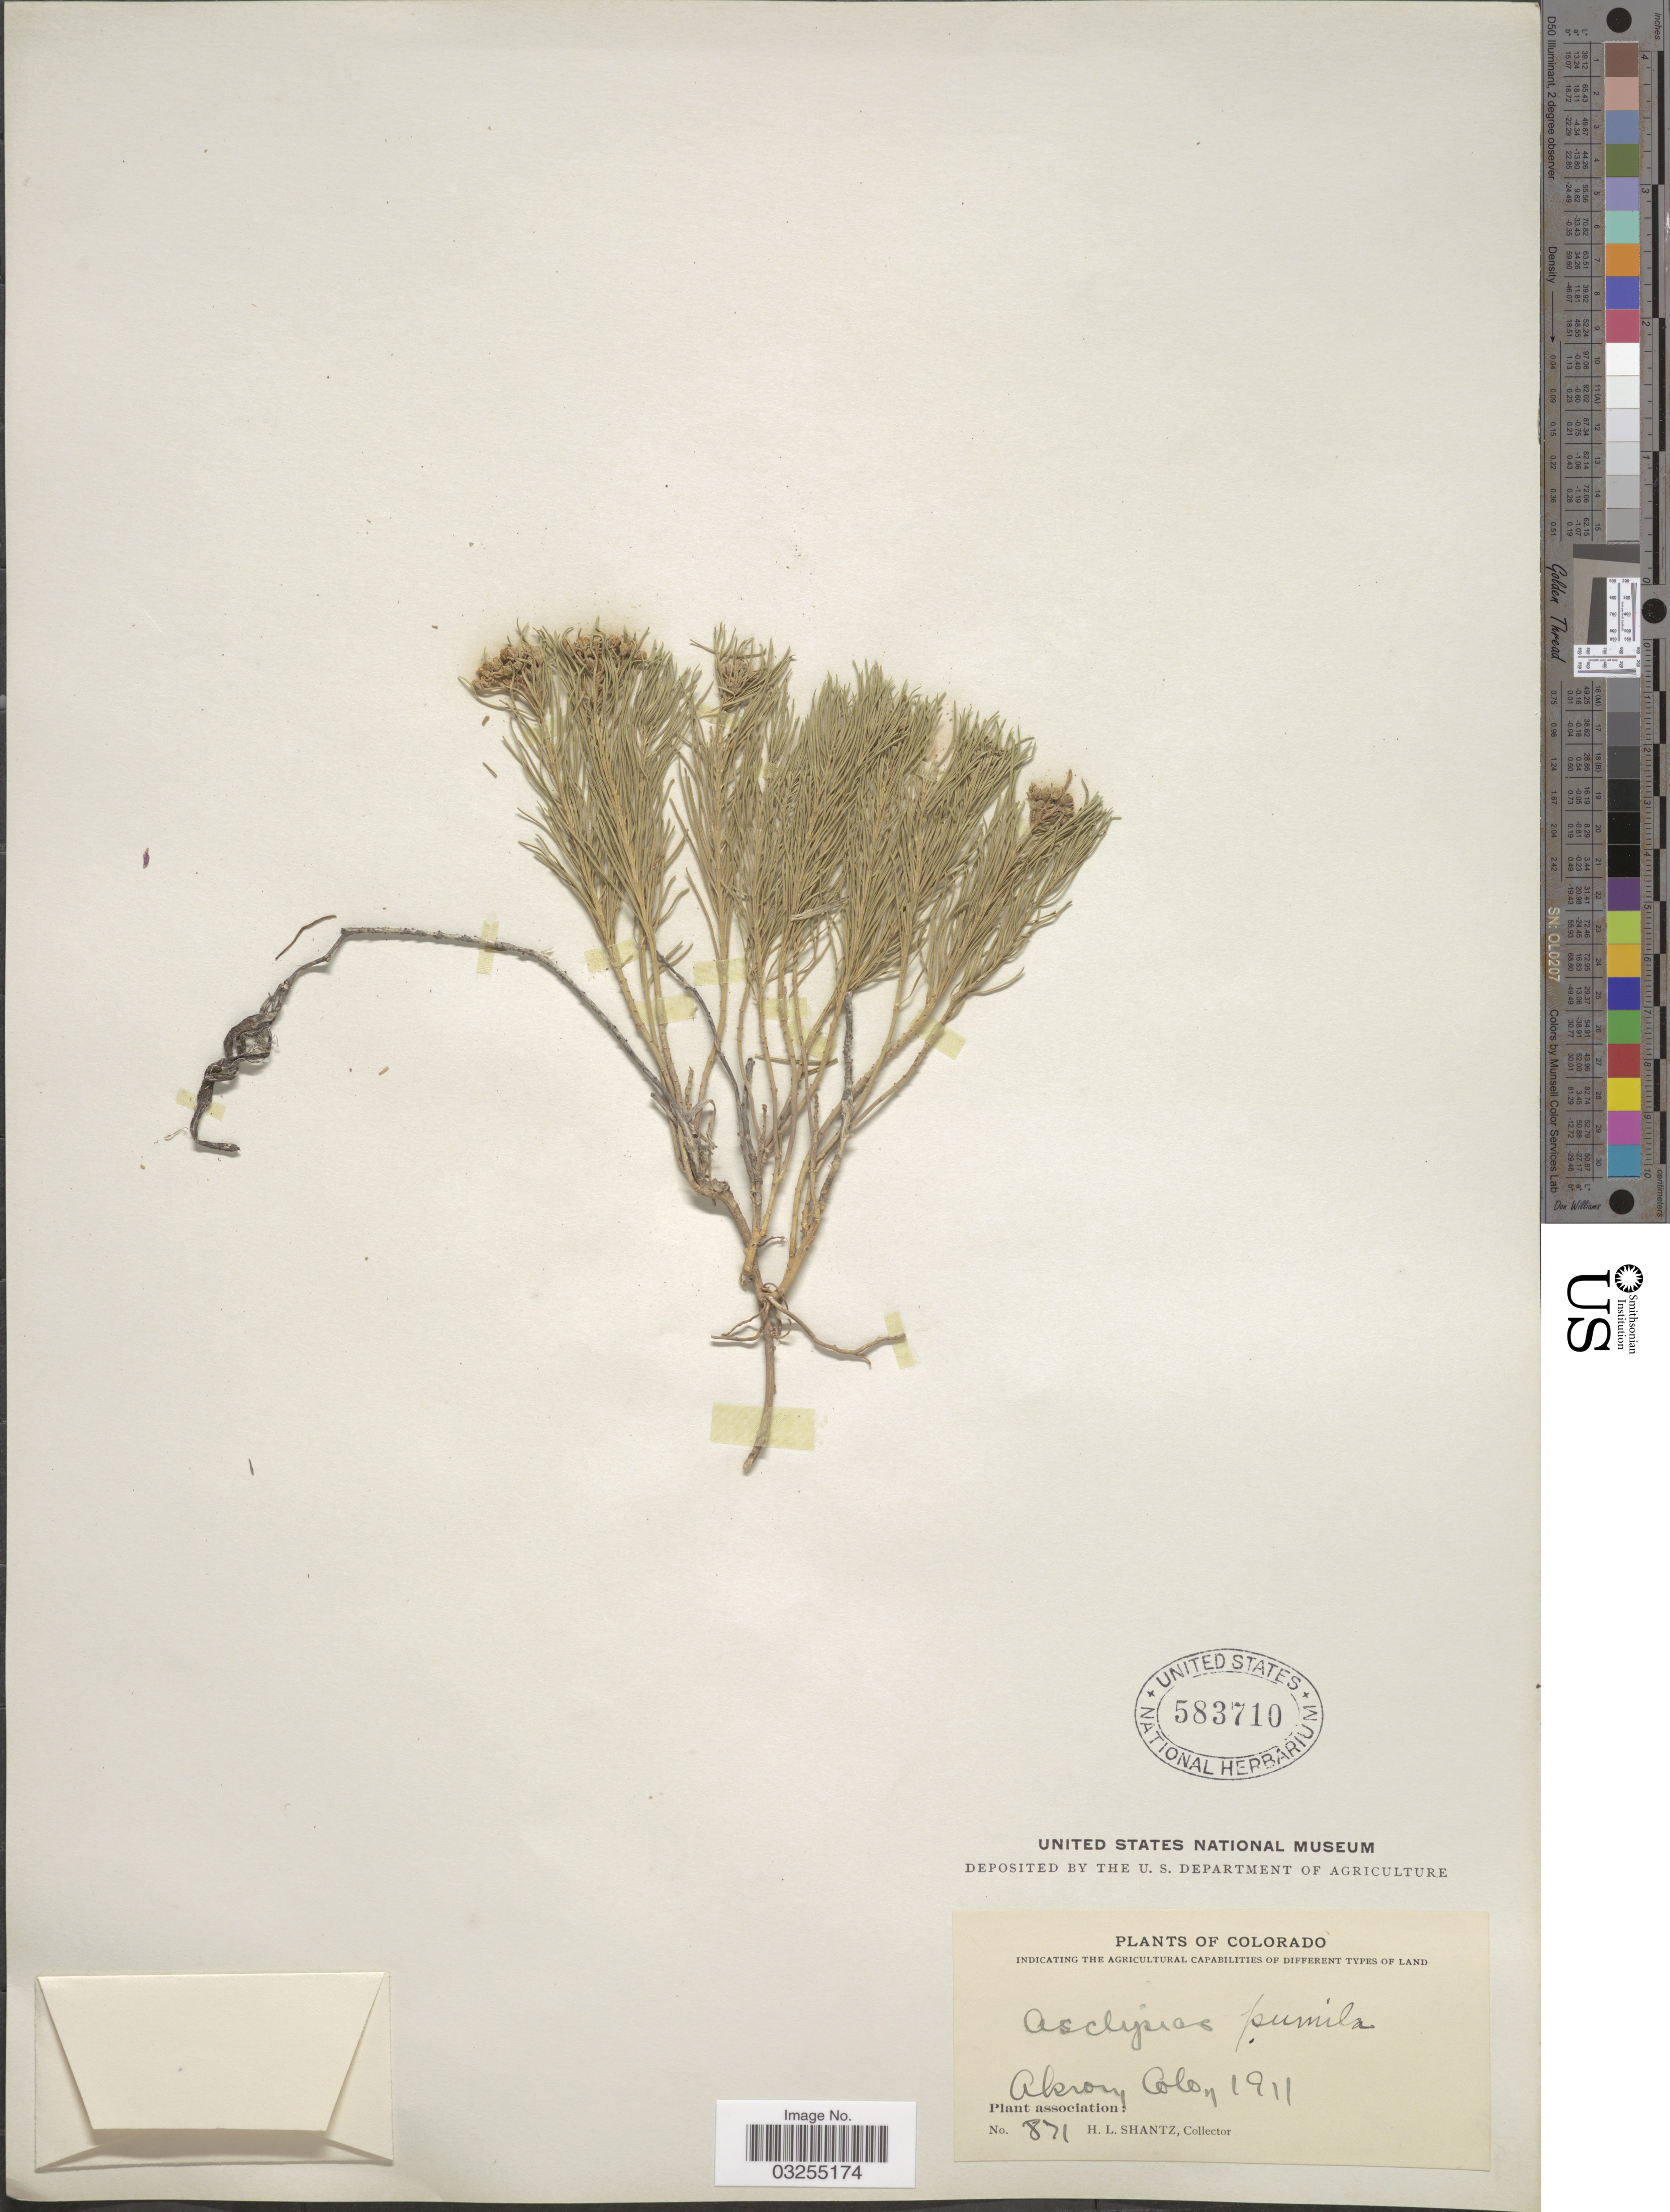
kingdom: Plantae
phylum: Tracheophyta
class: Magnoliopsida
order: Gentianales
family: Apocynaceae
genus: Asclepias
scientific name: Asclepias pumila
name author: (A. Gray) Vail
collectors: H. Shantz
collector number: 871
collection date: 1911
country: United States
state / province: Colorado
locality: Akron, Colo.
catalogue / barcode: US 583710